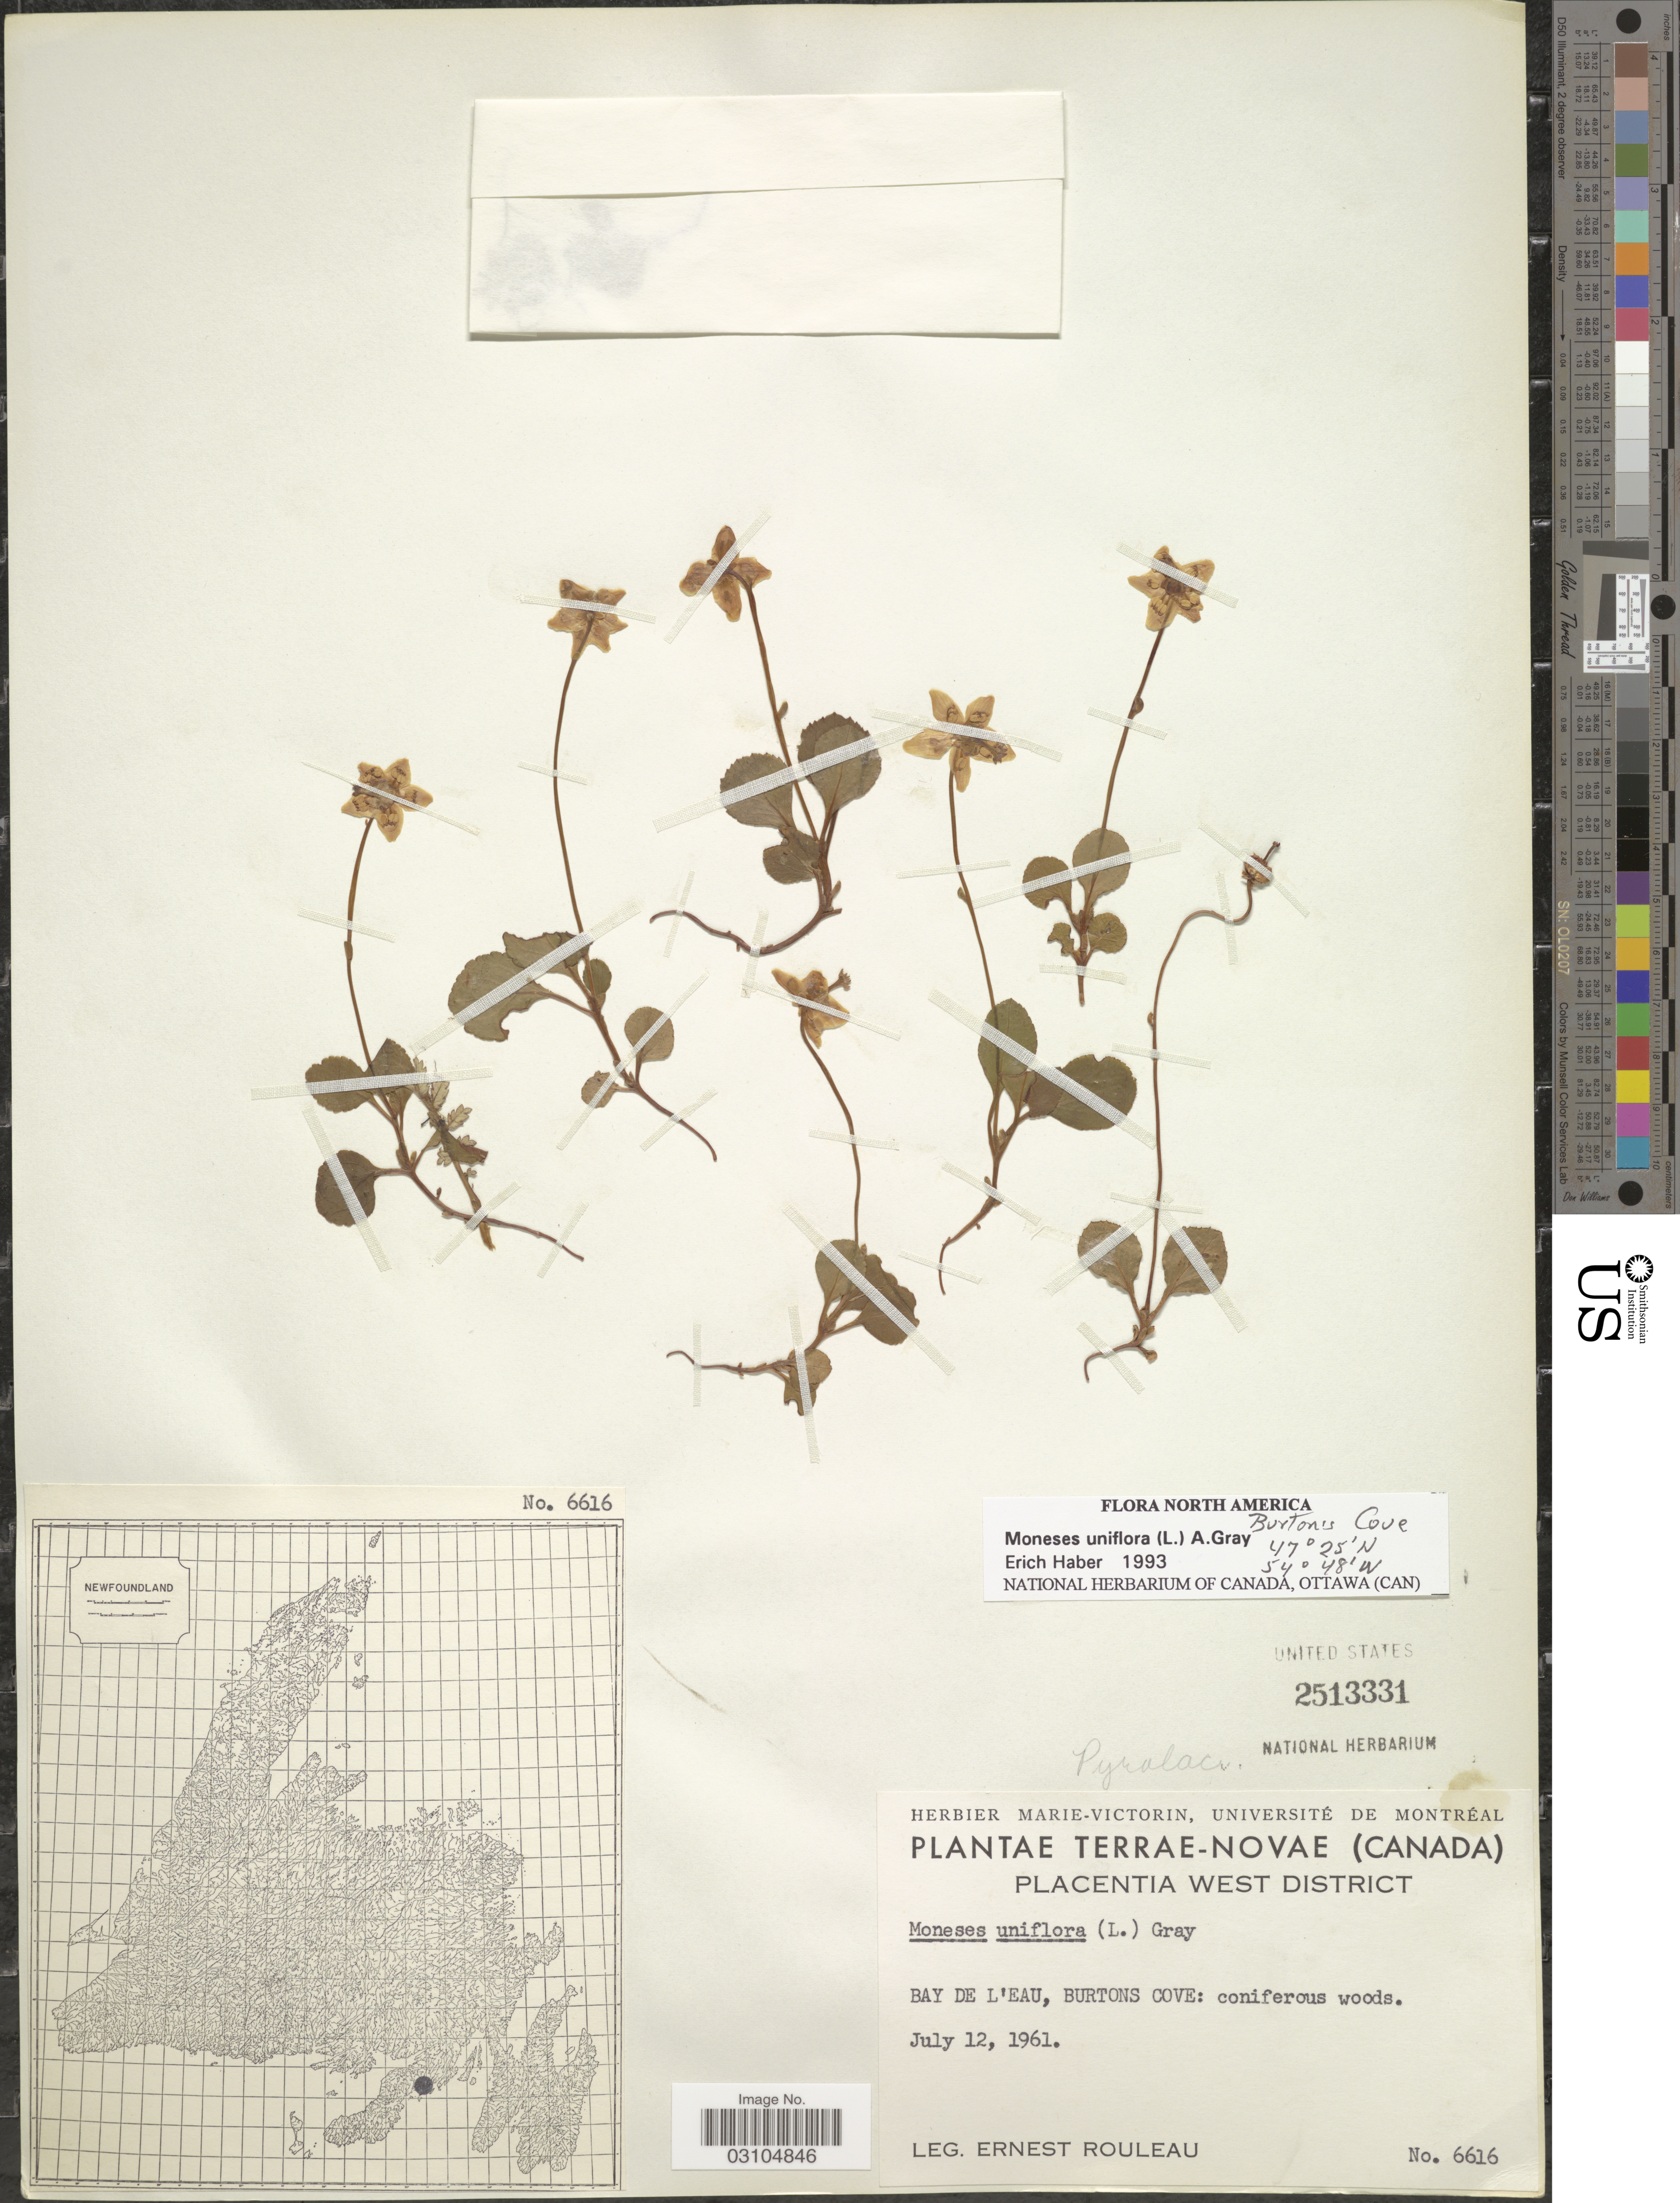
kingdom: Plantae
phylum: Tracheophyta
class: Magnoliopsida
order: Ericales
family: Ericaceae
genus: Moneses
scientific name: Moneses uniflora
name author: (L.) A. Gray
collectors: E. Rouleau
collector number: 6616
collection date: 1961-07-12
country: Canada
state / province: Newfoundland and Labrador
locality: Terrae-Novae. Placentia West District. Bay de L'Eau, Burtons Cove.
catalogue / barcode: US 251331